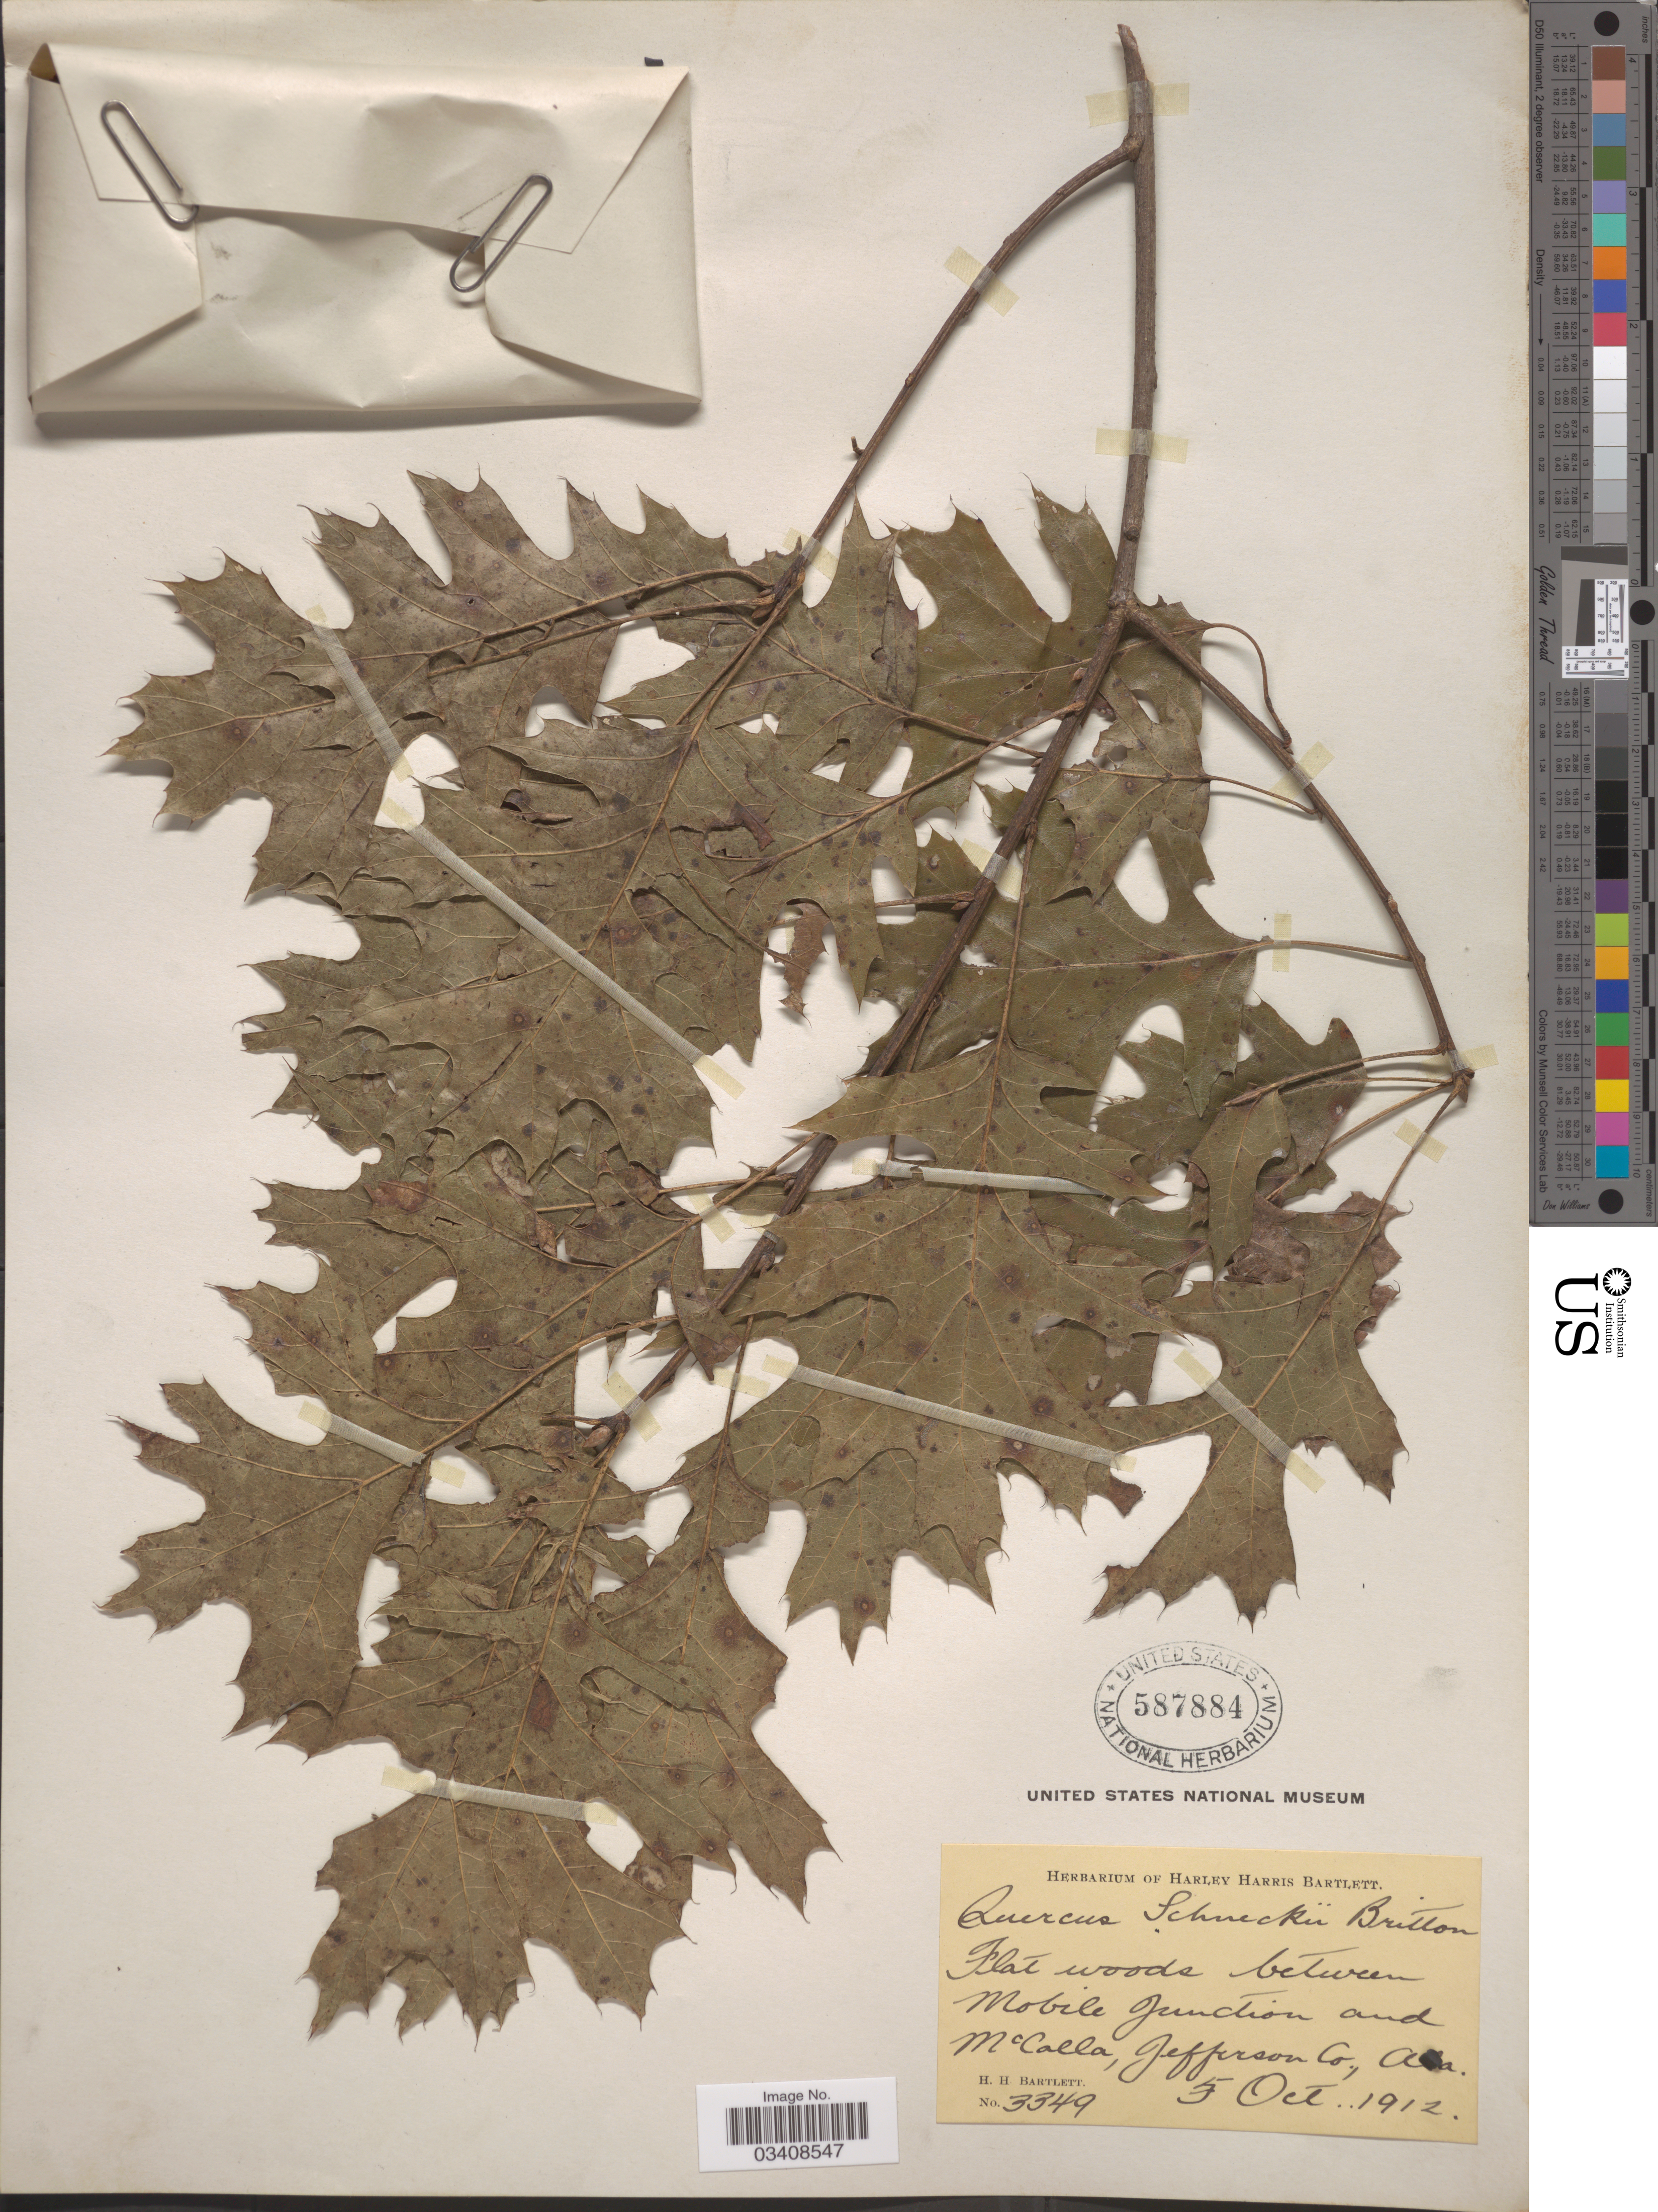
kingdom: Plantae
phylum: Tracheophyta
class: Magnoliopsida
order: Fagales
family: Fagaceae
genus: Quercus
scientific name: Quercus shumardii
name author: Buckley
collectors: H. H. Bartlett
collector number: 3349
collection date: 1912-10-05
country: United States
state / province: Alabama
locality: Flat woods between Mobile Junction and McCalla, Jefferson Co.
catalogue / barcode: US 587884